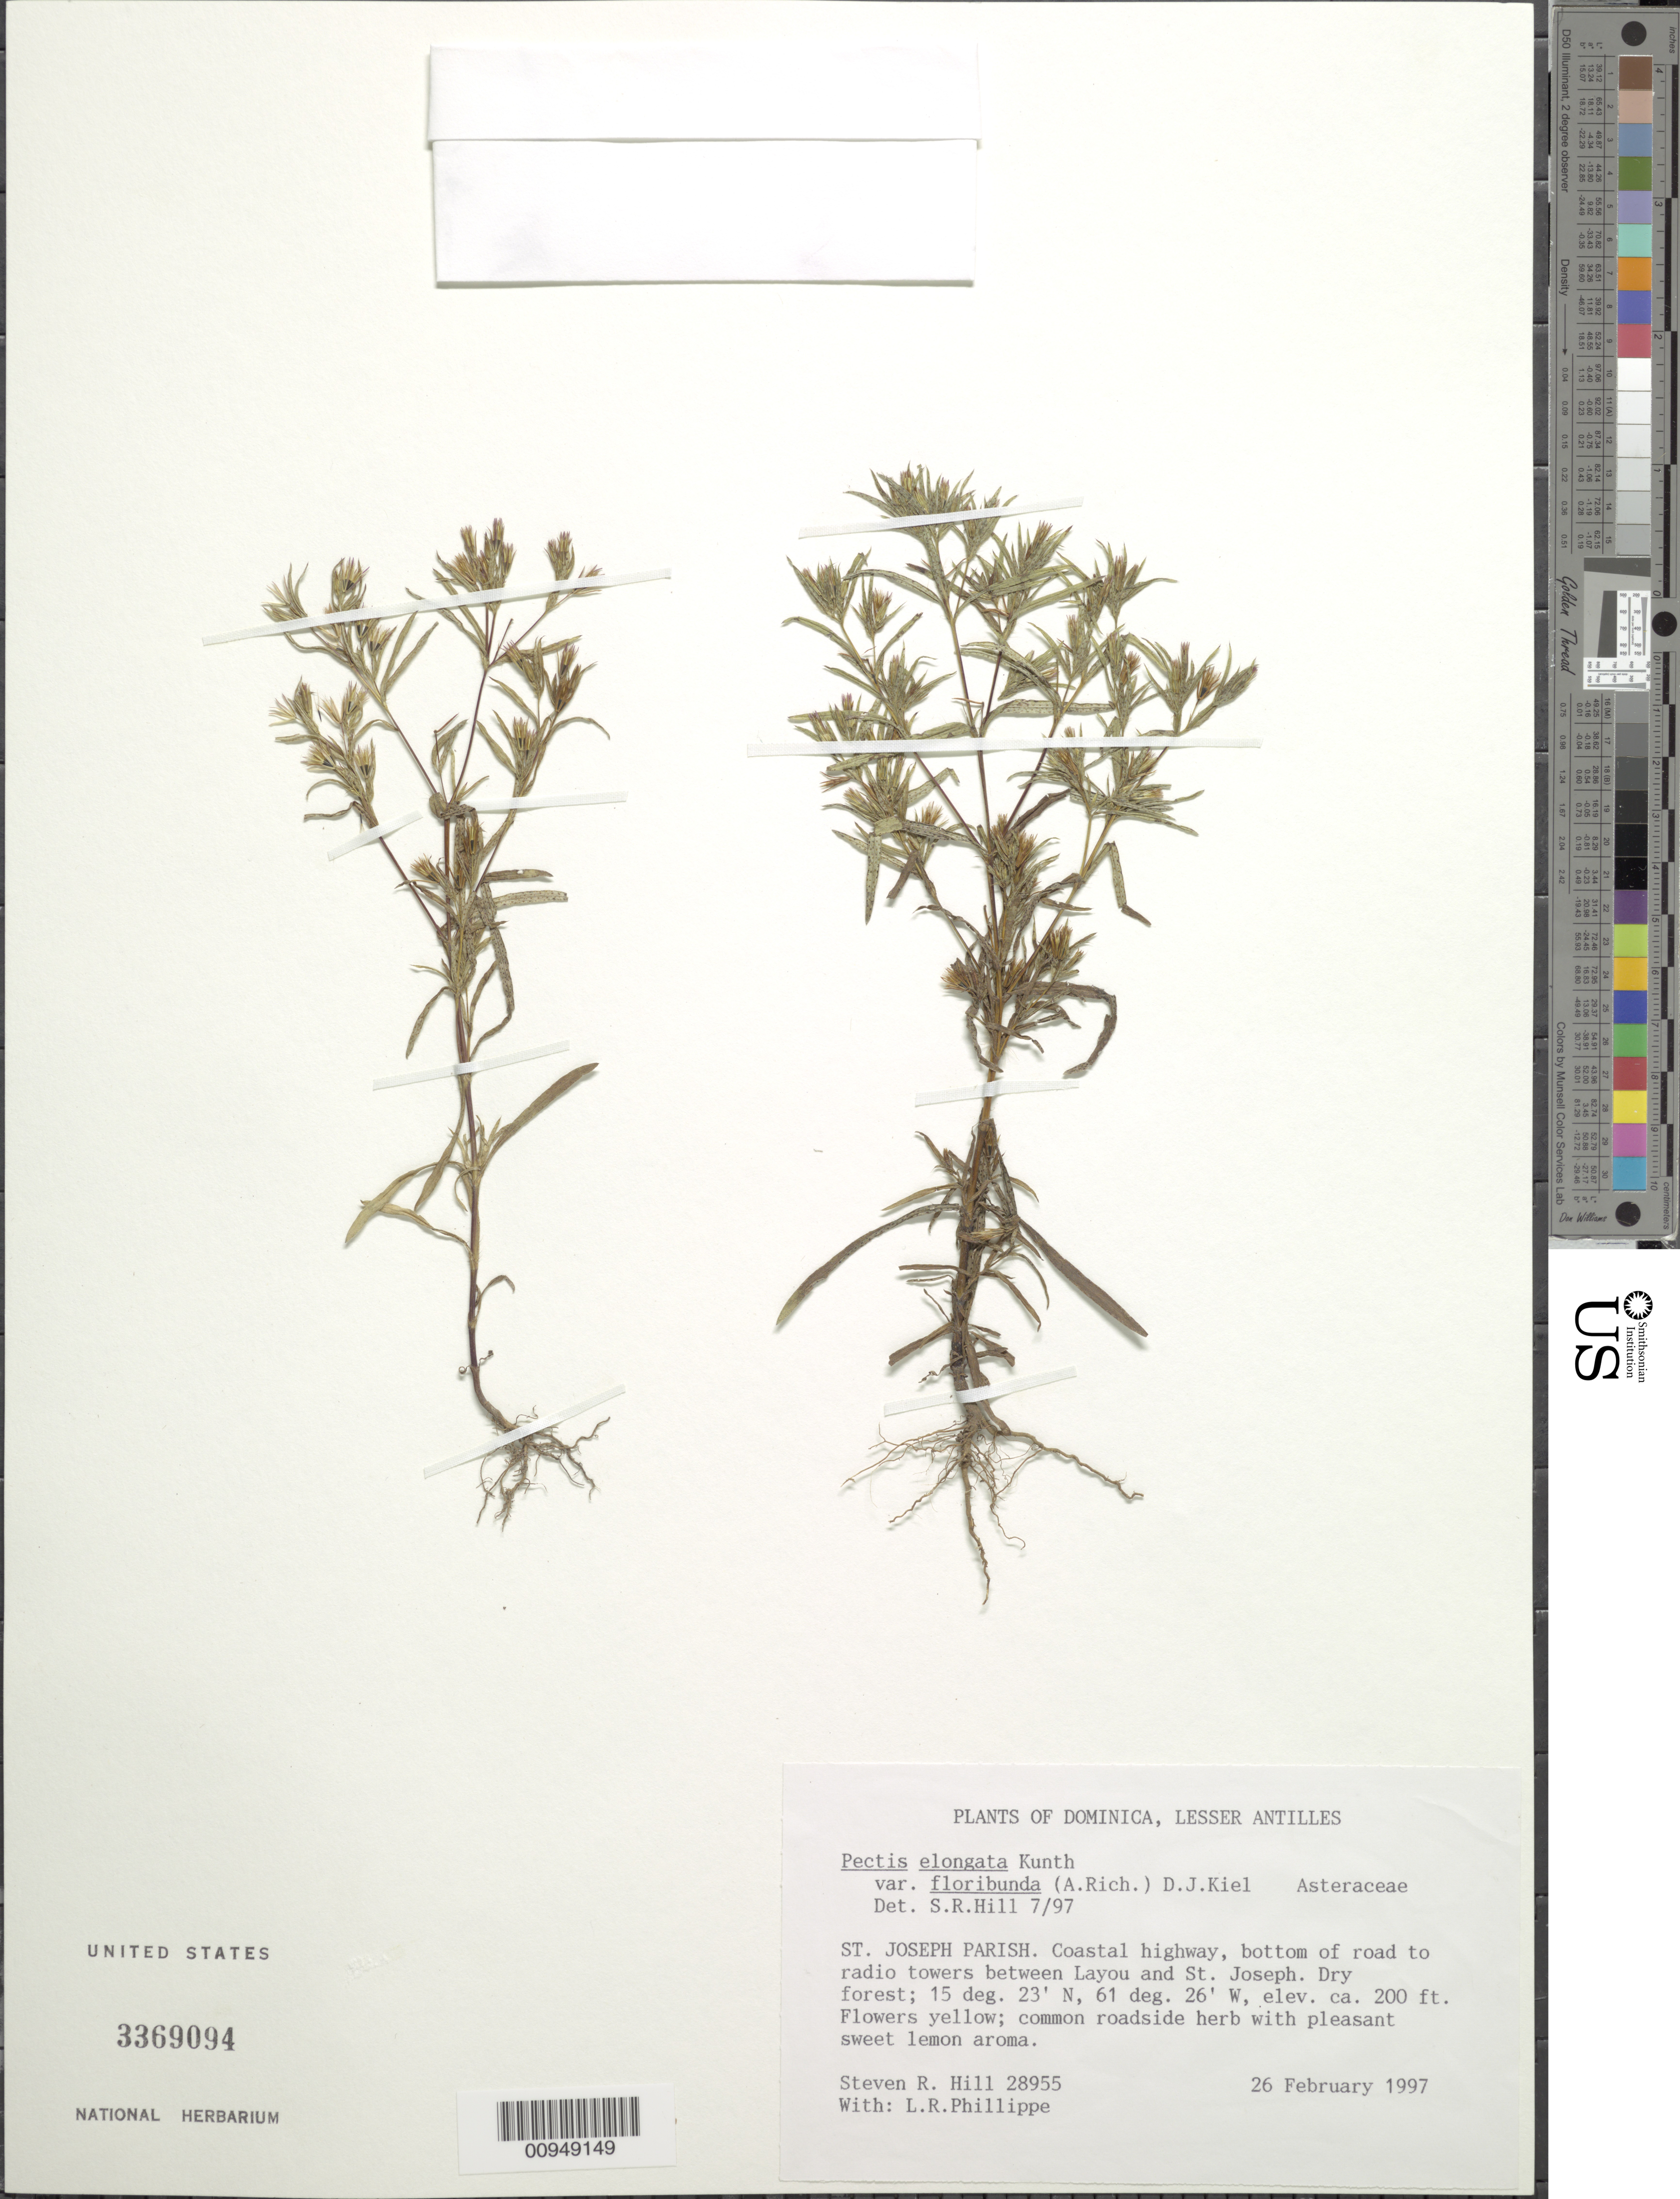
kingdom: Plantae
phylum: Tracheophyta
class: Magnoliopsida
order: Asterales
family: Asteraceae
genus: Pectis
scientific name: Pectis elongata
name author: Kunth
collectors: S. R. Hill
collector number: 28955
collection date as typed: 26 Feb 1997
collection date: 1997-02-26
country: Dominica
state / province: St. Joseph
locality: Coastal highway, bottom of road to radio towers between Layou and St. Joseph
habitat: Dry forest, roadside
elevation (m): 61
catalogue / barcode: US 3369094